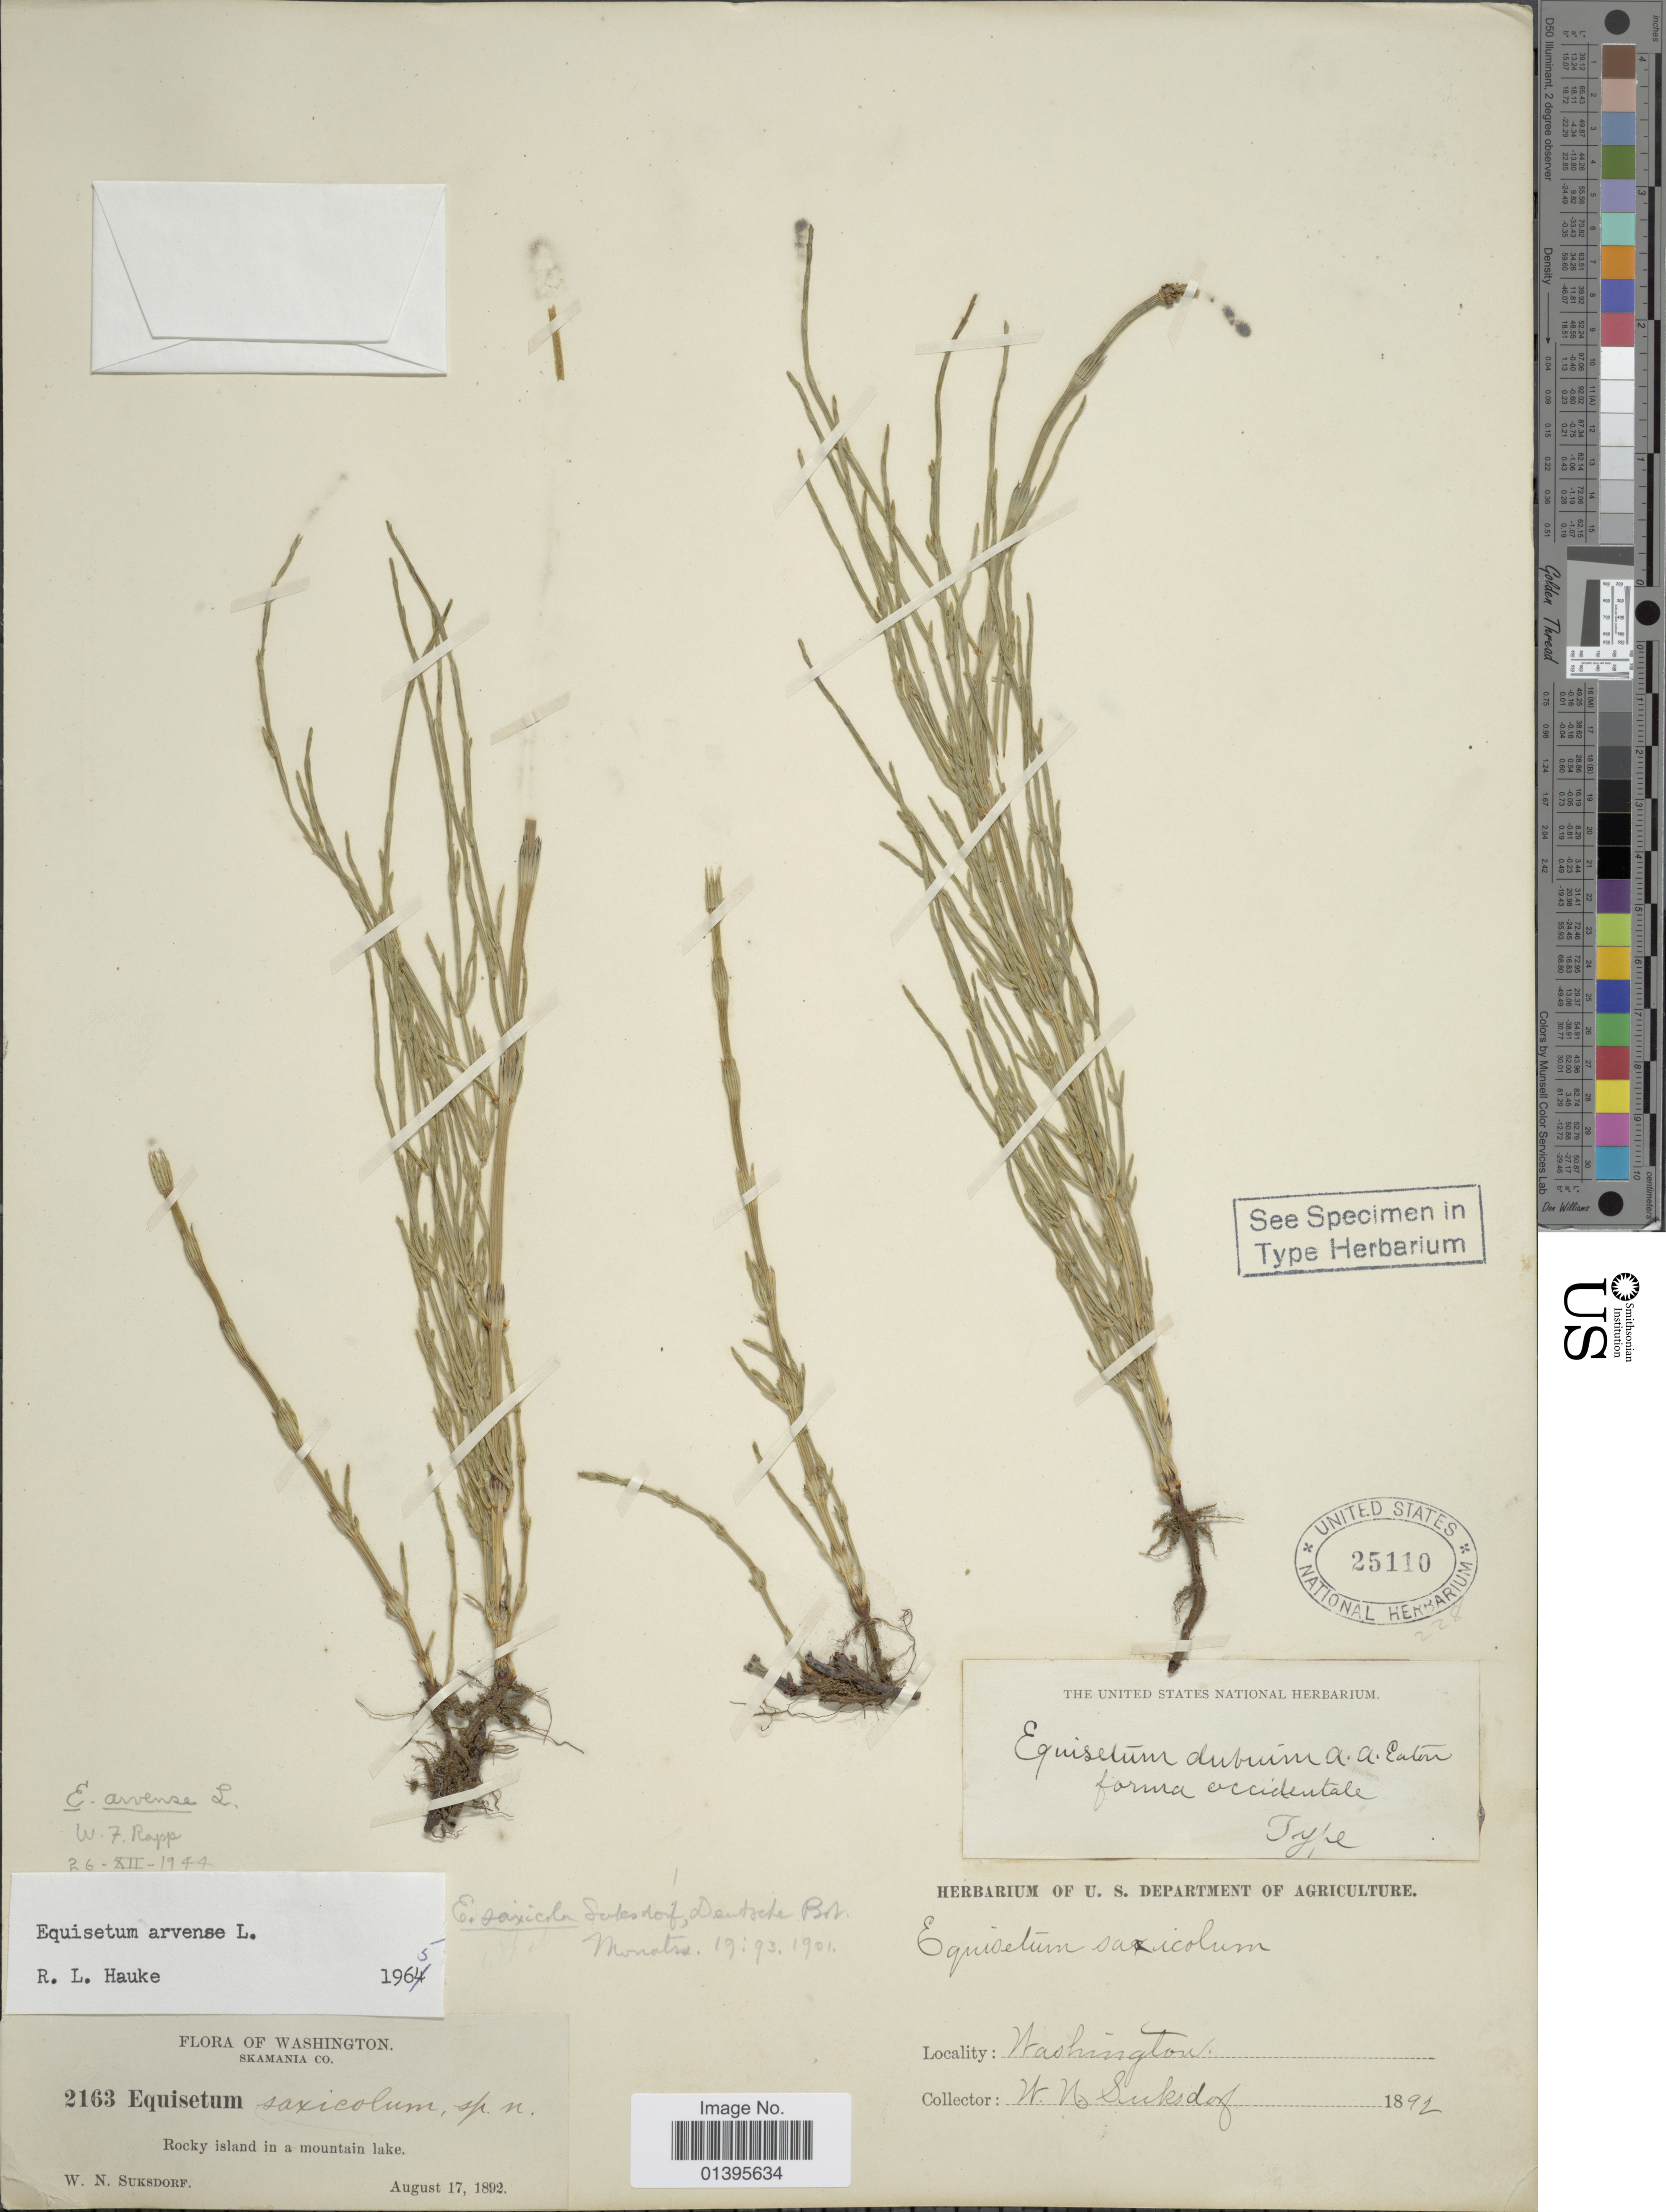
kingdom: Plantae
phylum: Tracheophyta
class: Polypodiopsida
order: Equisetales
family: Equisetaceae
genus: Equisetum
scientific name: Equisetum arvense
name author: L.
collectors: W. N. Suksdorf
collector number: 2163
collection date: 1892-08-17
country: United States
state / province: Washington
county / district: Skamania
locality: Skamania Co. Rocky island in a mountain lake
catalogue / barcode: US 25110